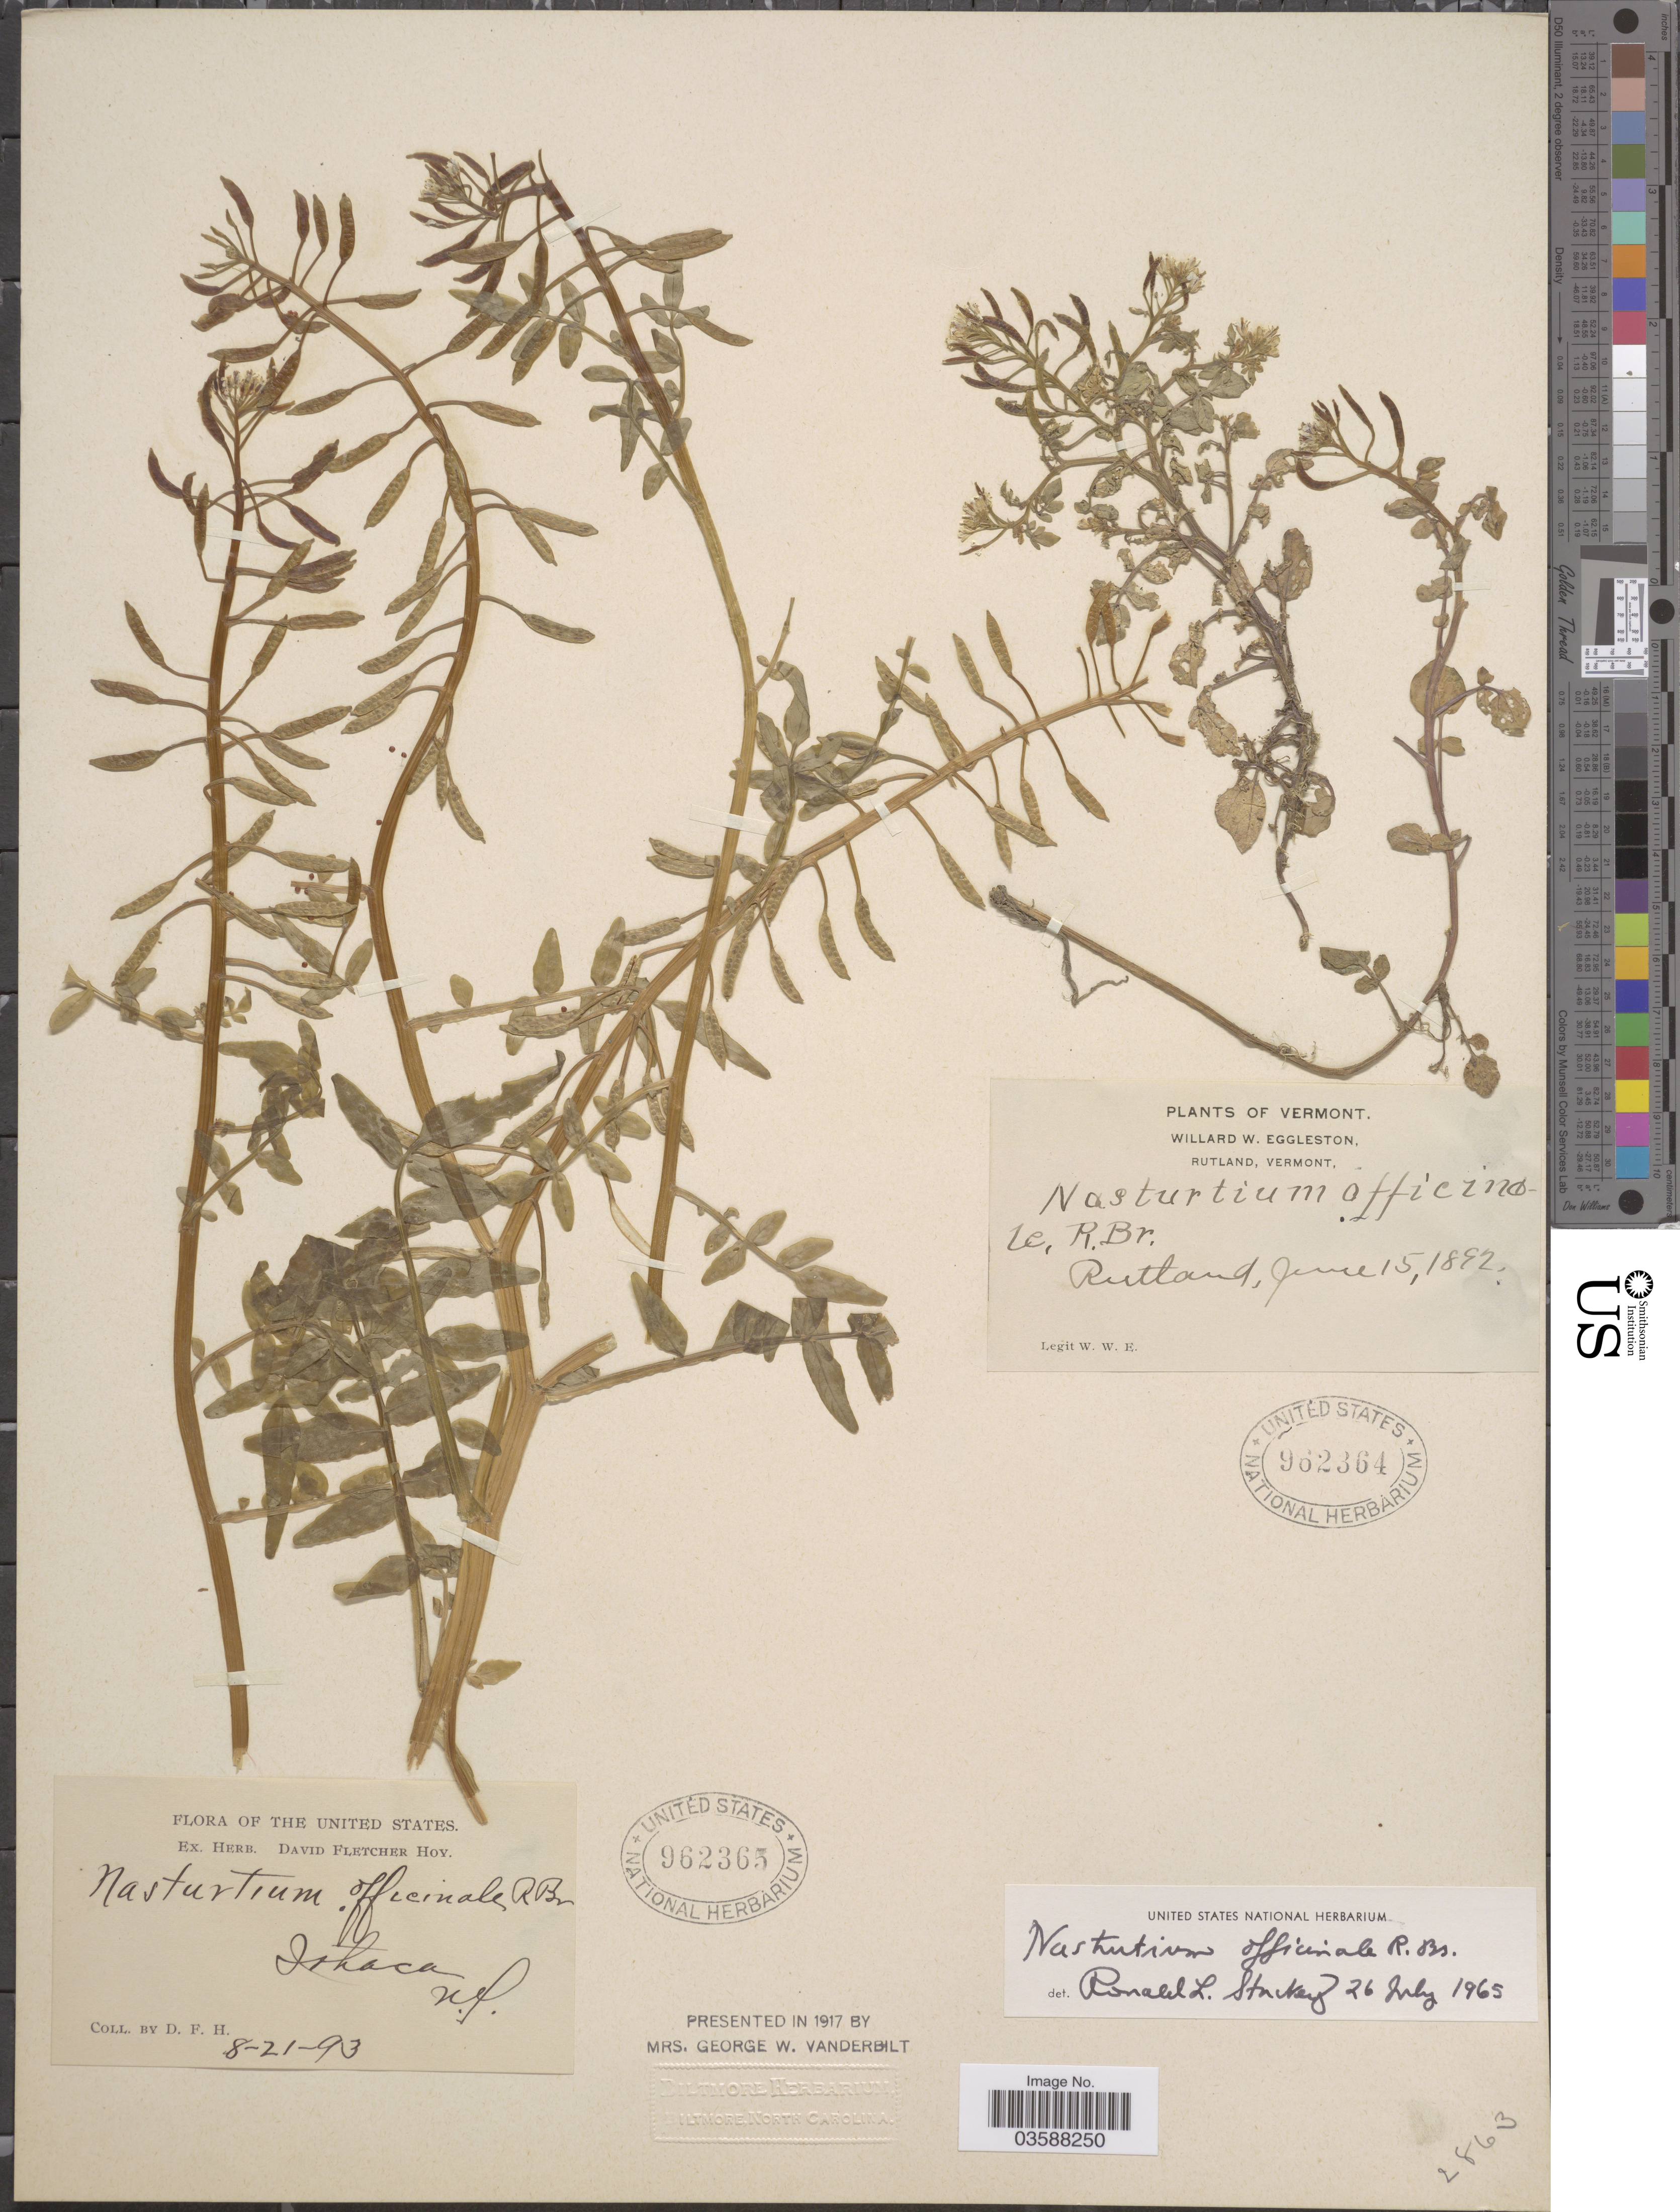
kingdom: Plantae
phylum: Tracheophyta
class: Magnoliopsida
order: Brassicales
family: Brassicaceae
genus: Nasturtium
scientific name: Nasturtium officinale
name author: R. Br.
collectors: D. Hov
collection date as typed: Transcribed d/m/y: 21/8/93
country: United States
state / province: New York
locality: Ithaca.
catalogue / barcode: US 962365-2